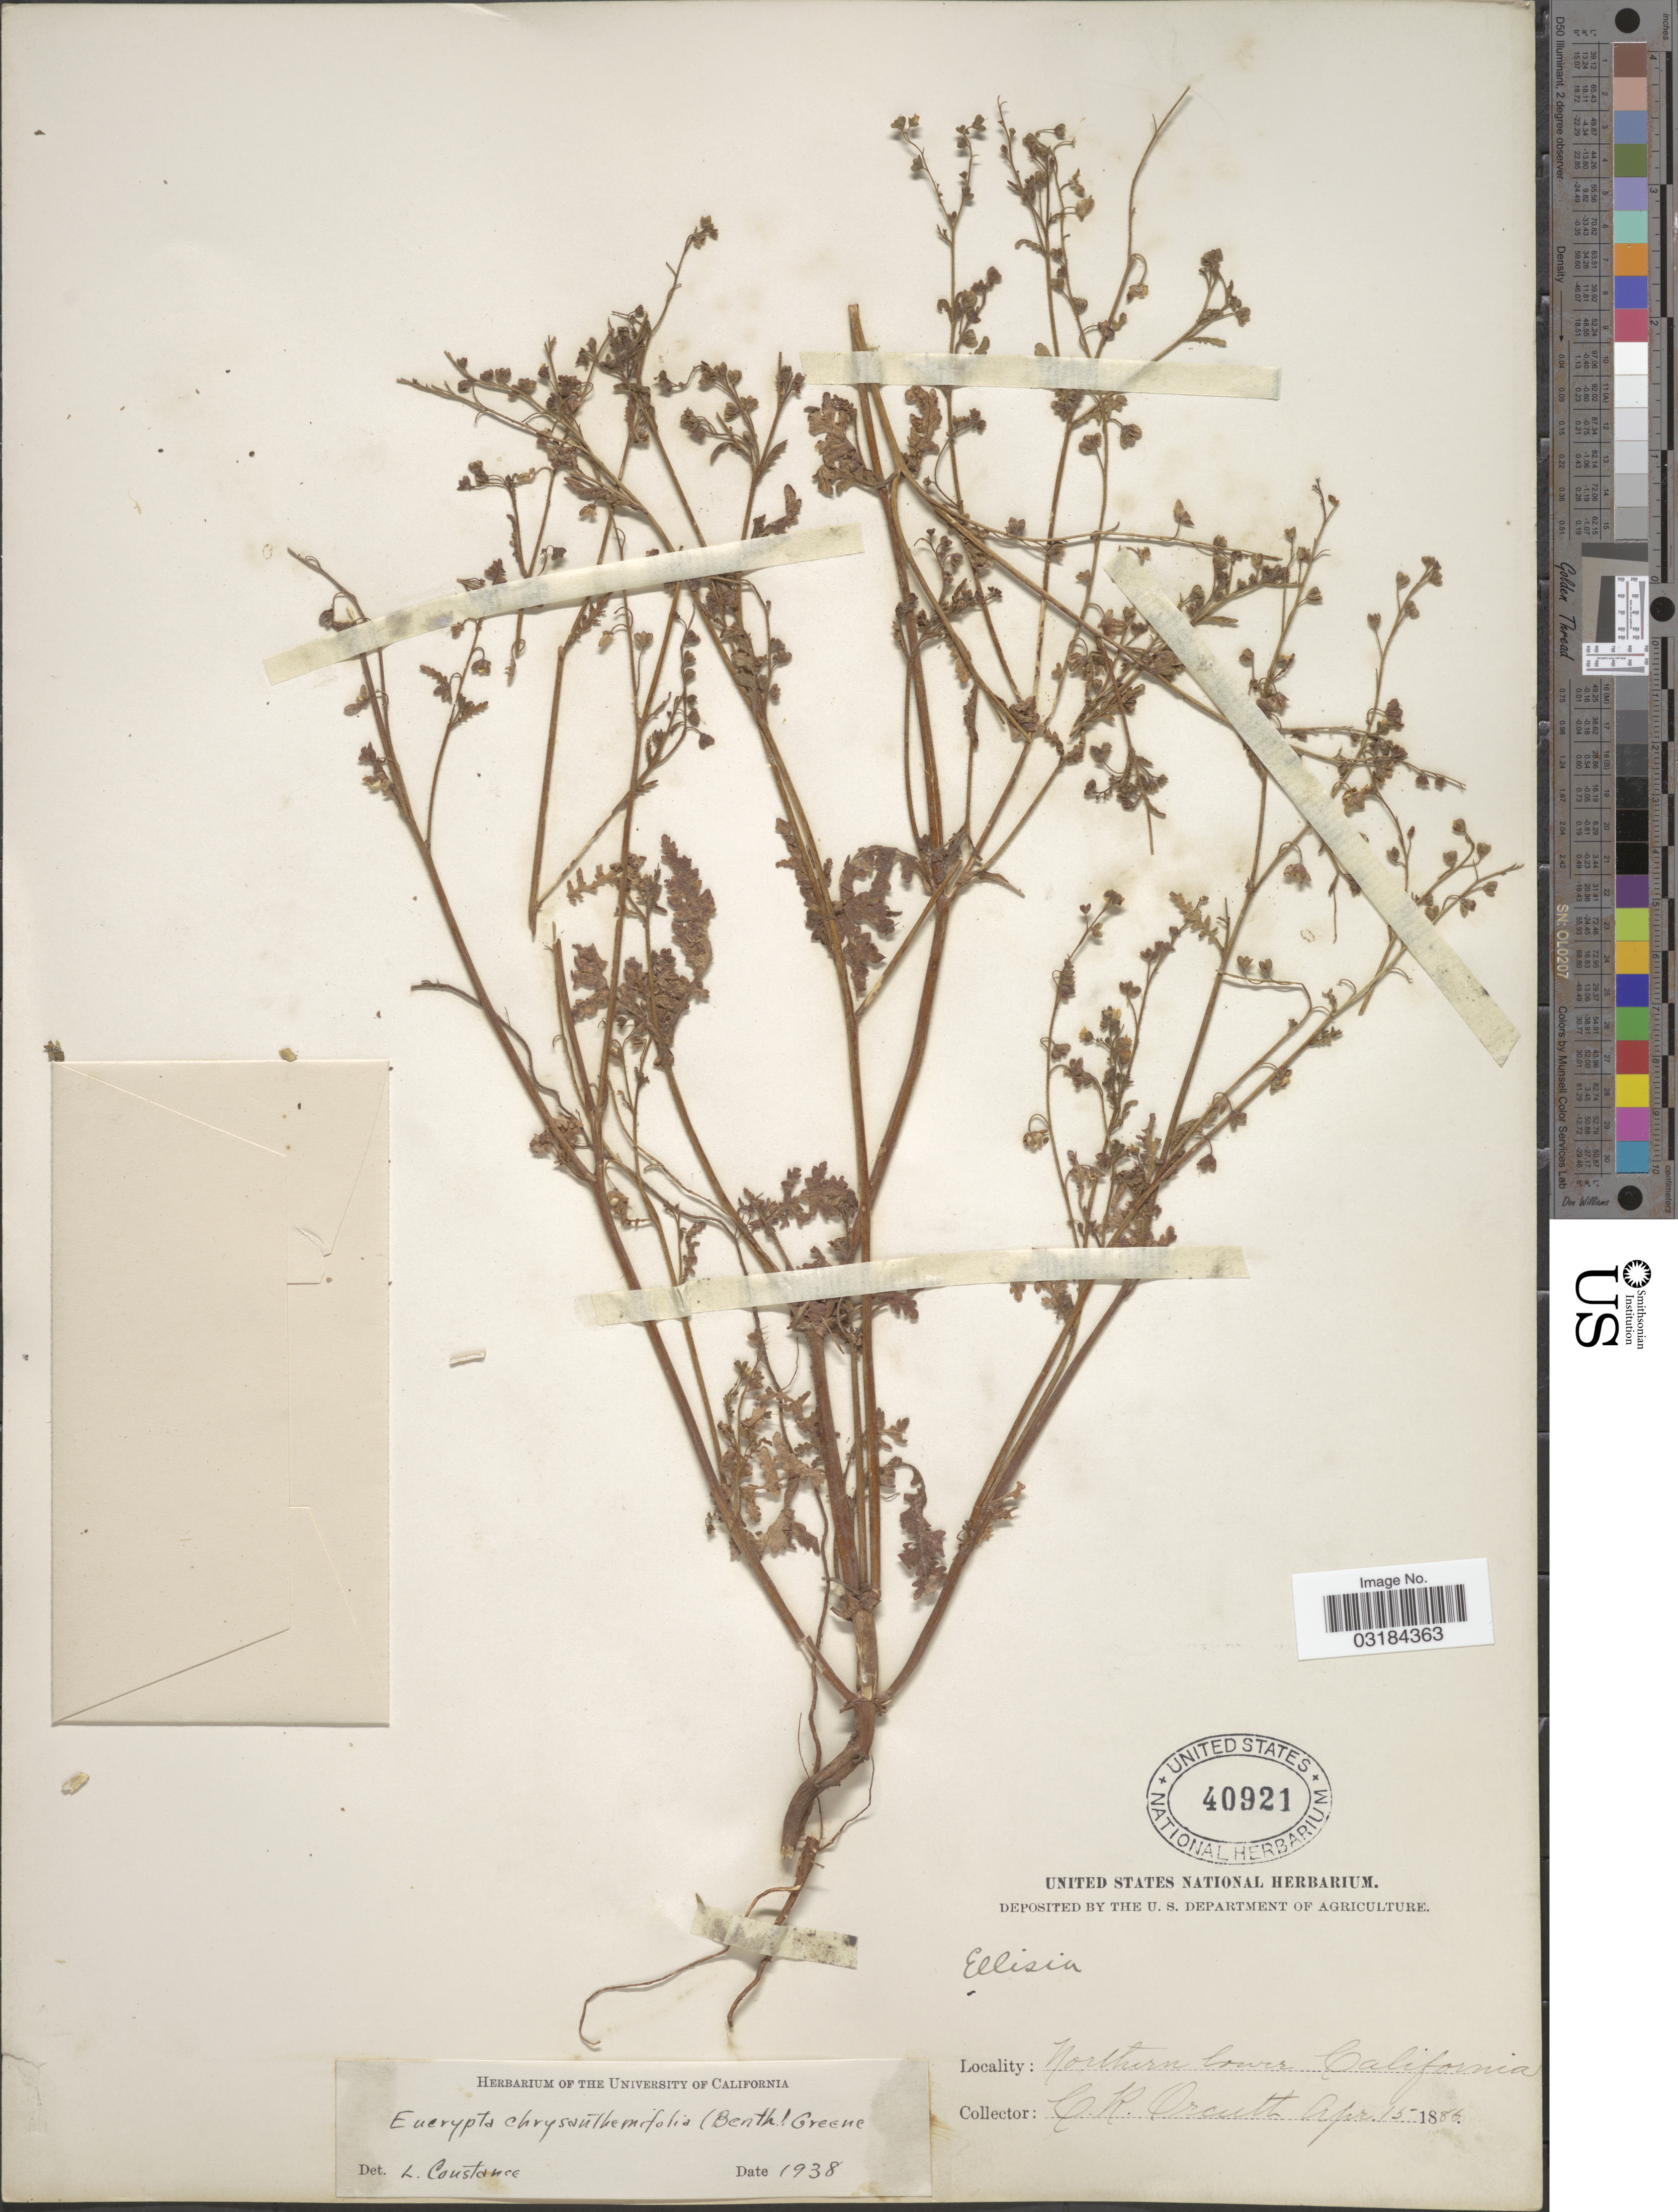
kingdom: Plantae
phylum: Tracheophyta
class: Magnoliopsida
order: Boraginales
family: Hydrophyllaceae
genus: Eucrypta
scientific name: Eucrypta chrysanthemifolia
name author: (Benth.) Greene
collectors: C. R. Orcutt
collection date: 1886-04-15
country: Mexico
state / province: Baja California Norte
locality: Northern Lower California.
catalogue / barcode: US 40921